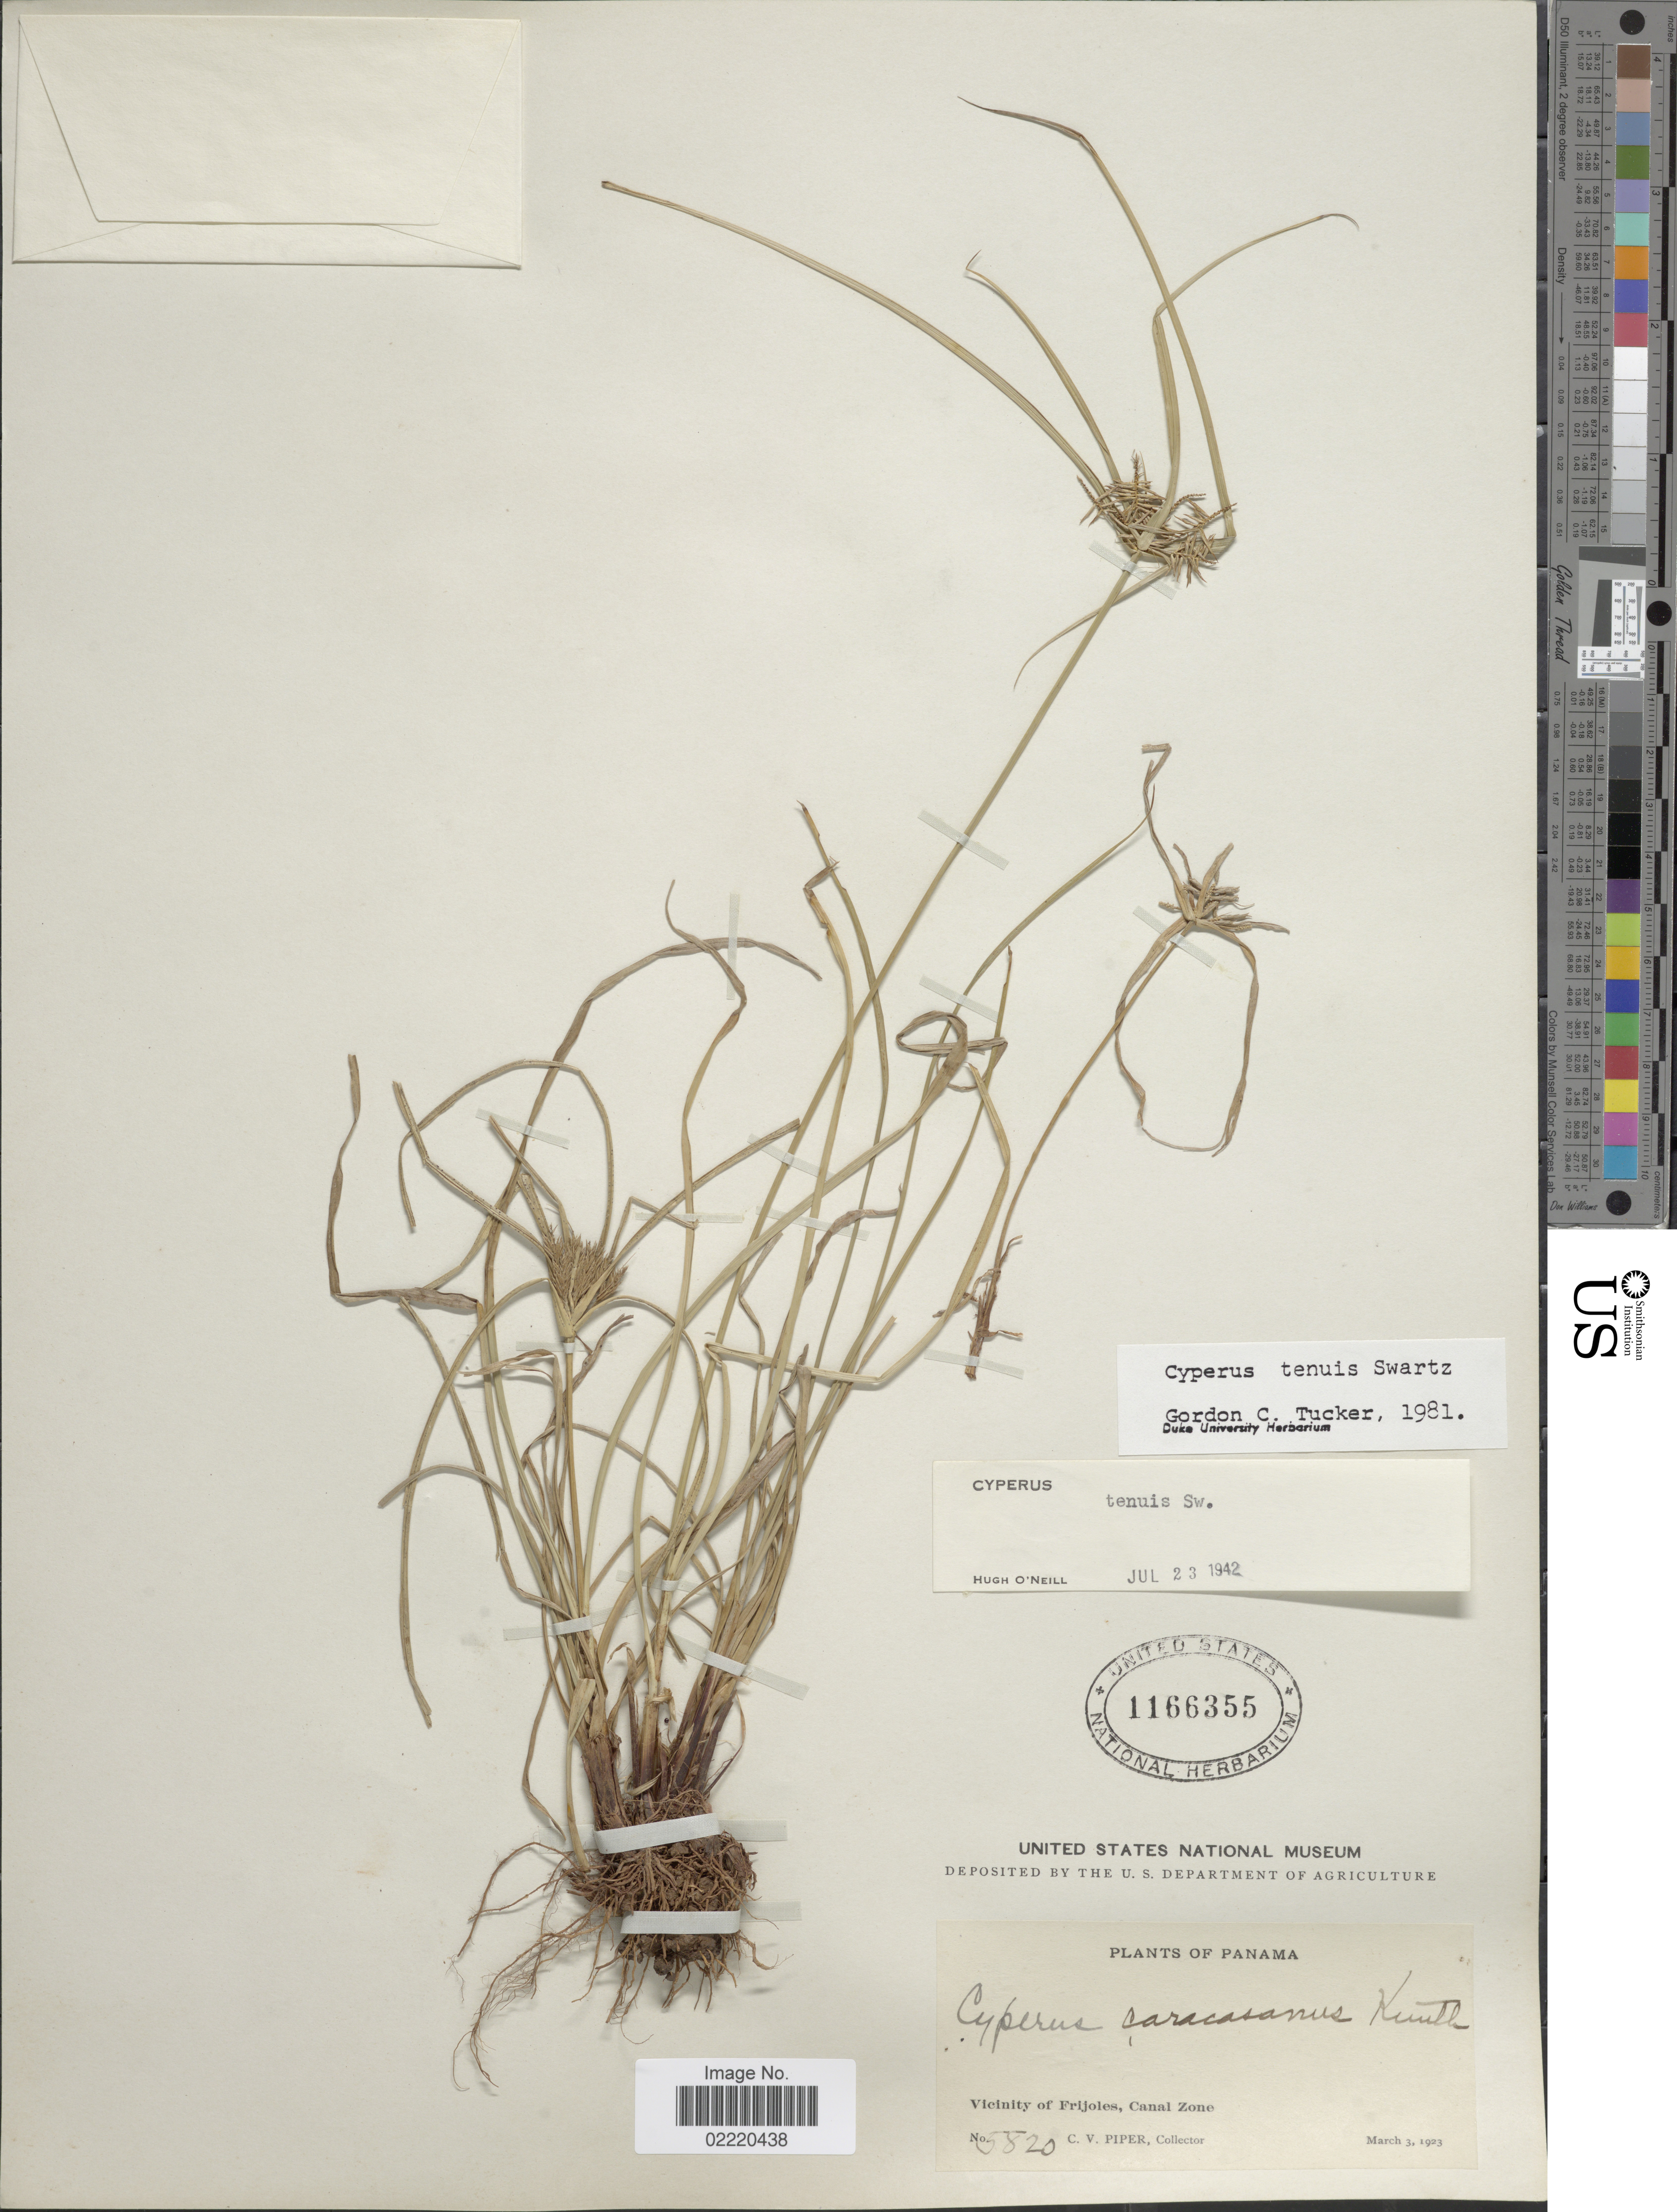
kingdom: Plantae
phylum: Tracheophyta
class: Liliopsida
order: Poales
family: Cyperaceae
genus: Cyperus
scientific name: Cyperus tenuis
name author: Sw.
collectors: C. V. Piper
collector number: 5820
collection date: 1923-03-03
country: Panama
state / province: Colón / Panamá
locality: Vicinity of Frijoles, Canal Zone.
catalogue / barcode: US 1166355